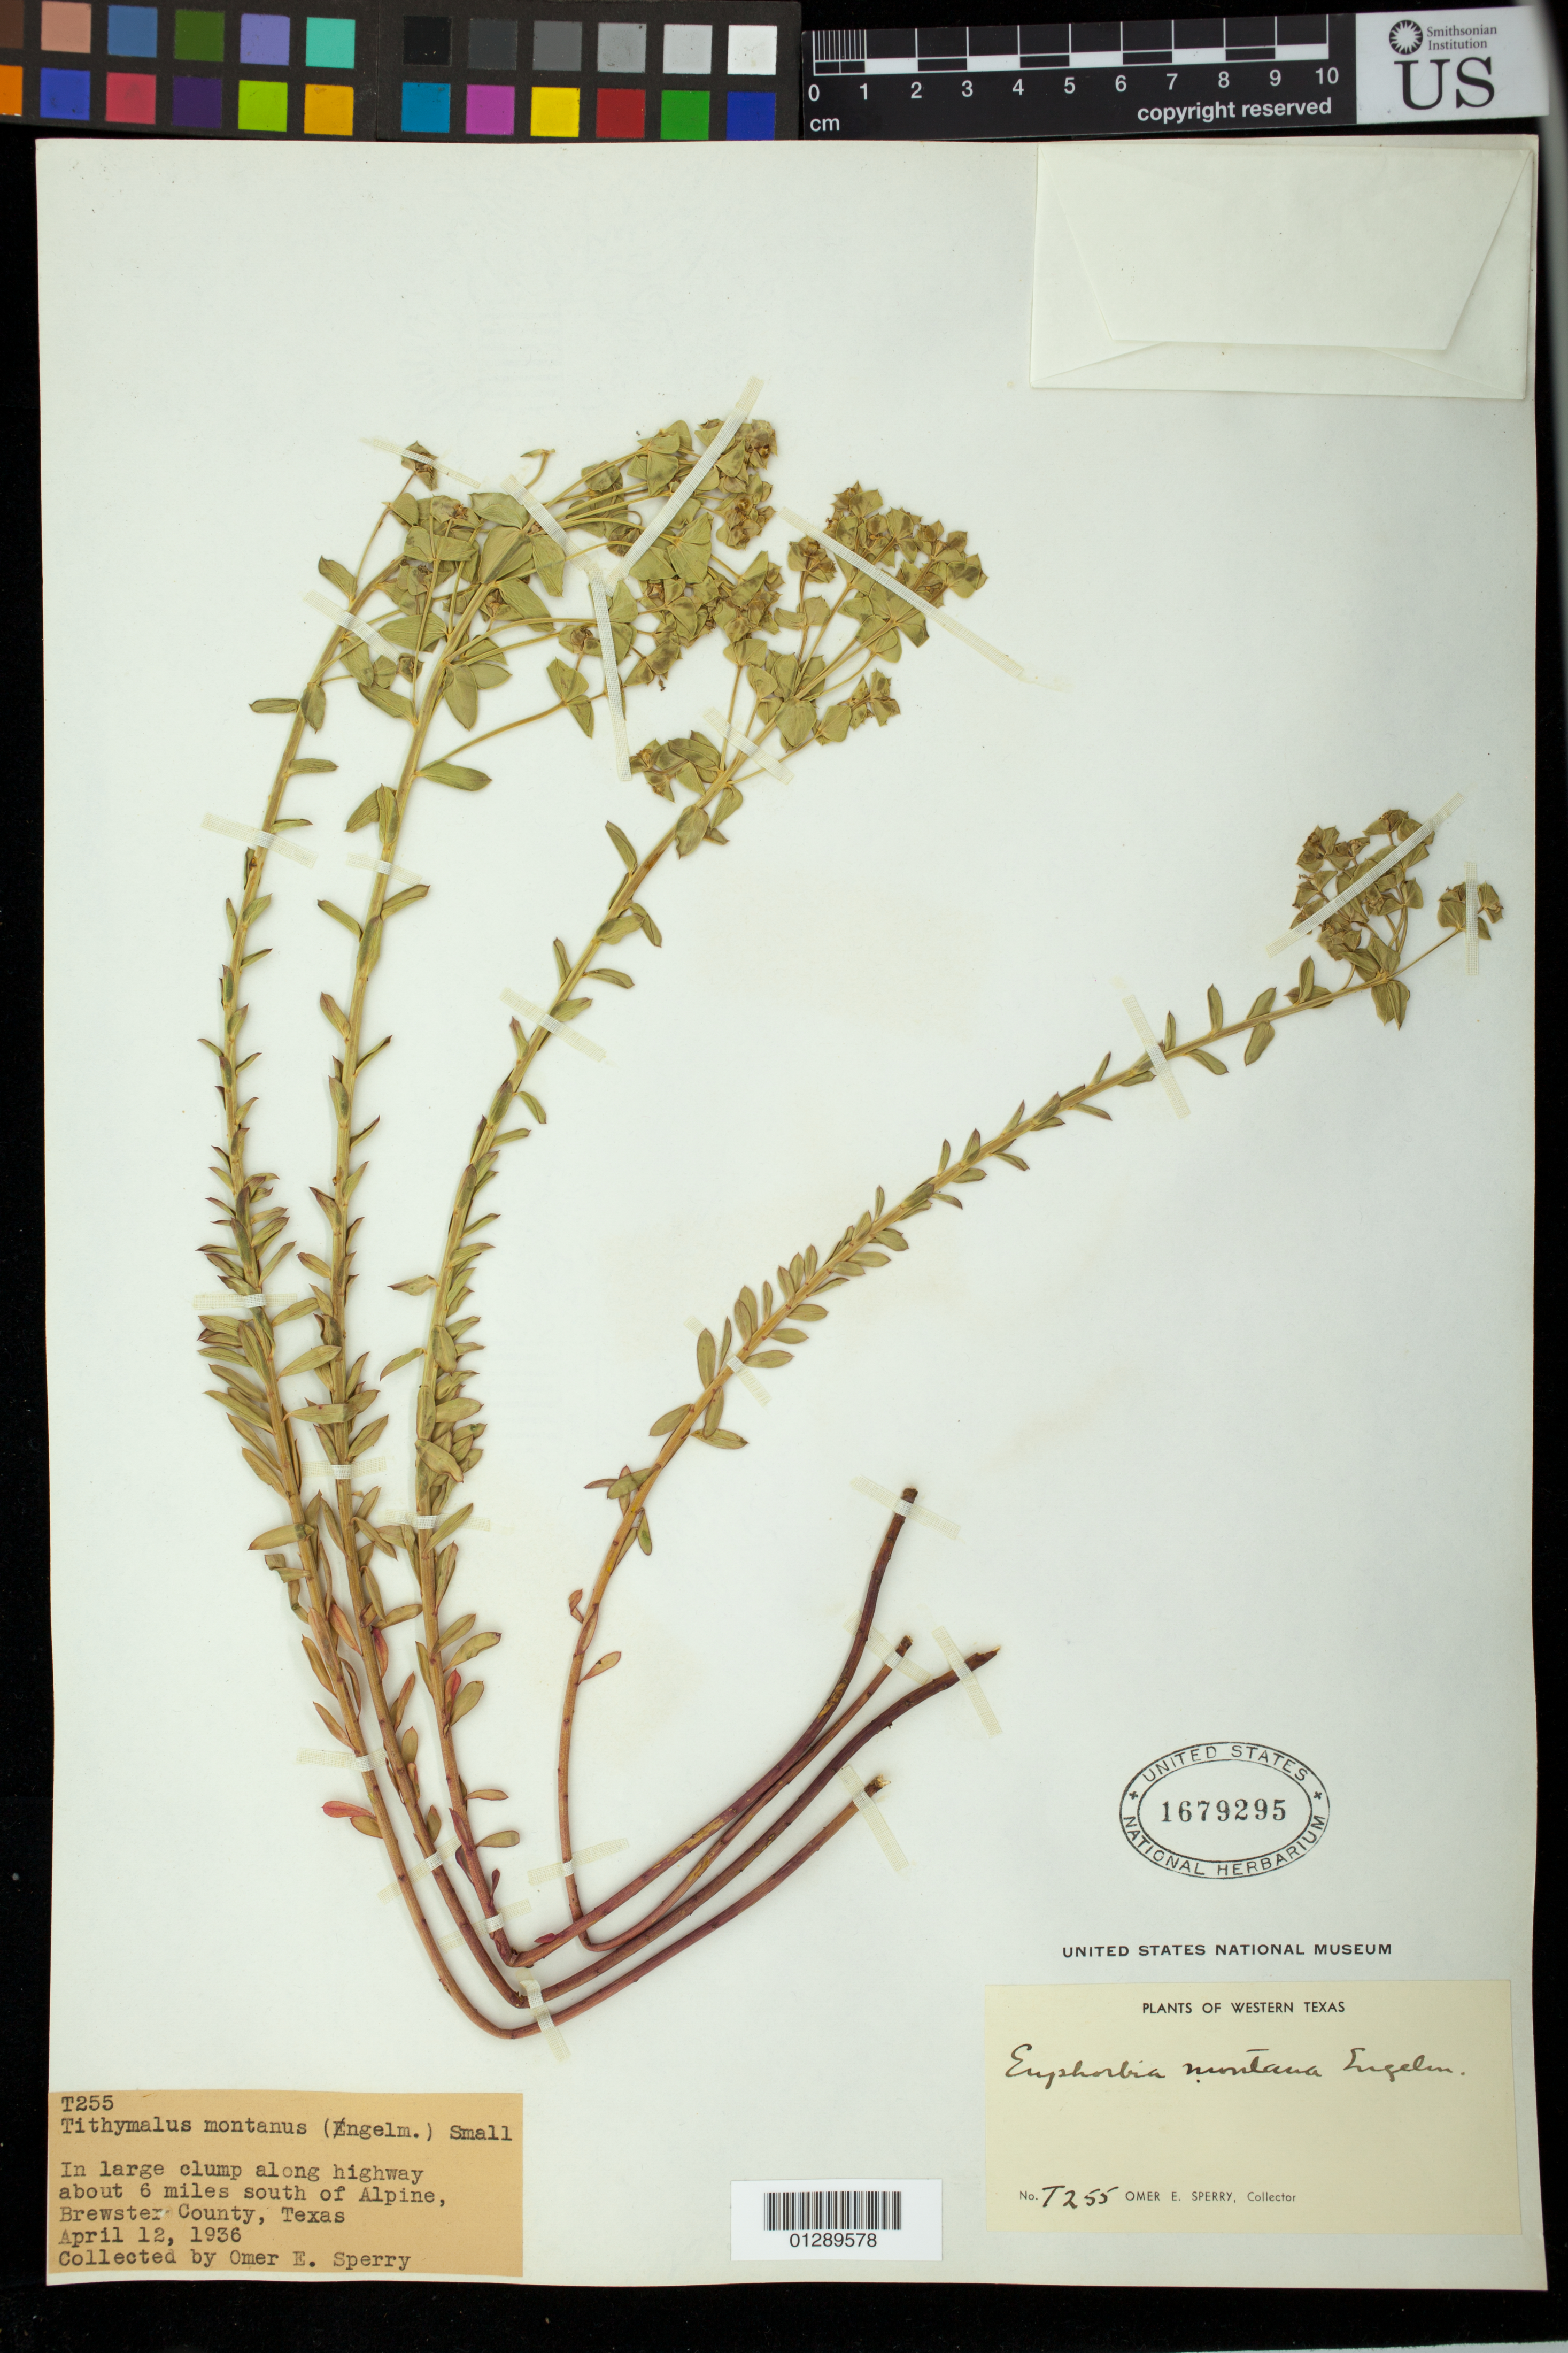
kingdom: Plantae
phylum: Tracheophyta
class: Magnoliopsida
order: Malpighiales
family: Euphorbiaceae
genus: Euphorbia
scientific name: Euphorbia brachycera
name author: Engelm. in Emory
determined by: Mayfield, M. H.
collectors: O. E. Sperry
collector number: T255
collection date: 1936-04-12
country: United States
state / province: Texas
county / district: Brewster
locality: Along highway about 6 miles south of Alpine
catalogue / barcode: US 1679295